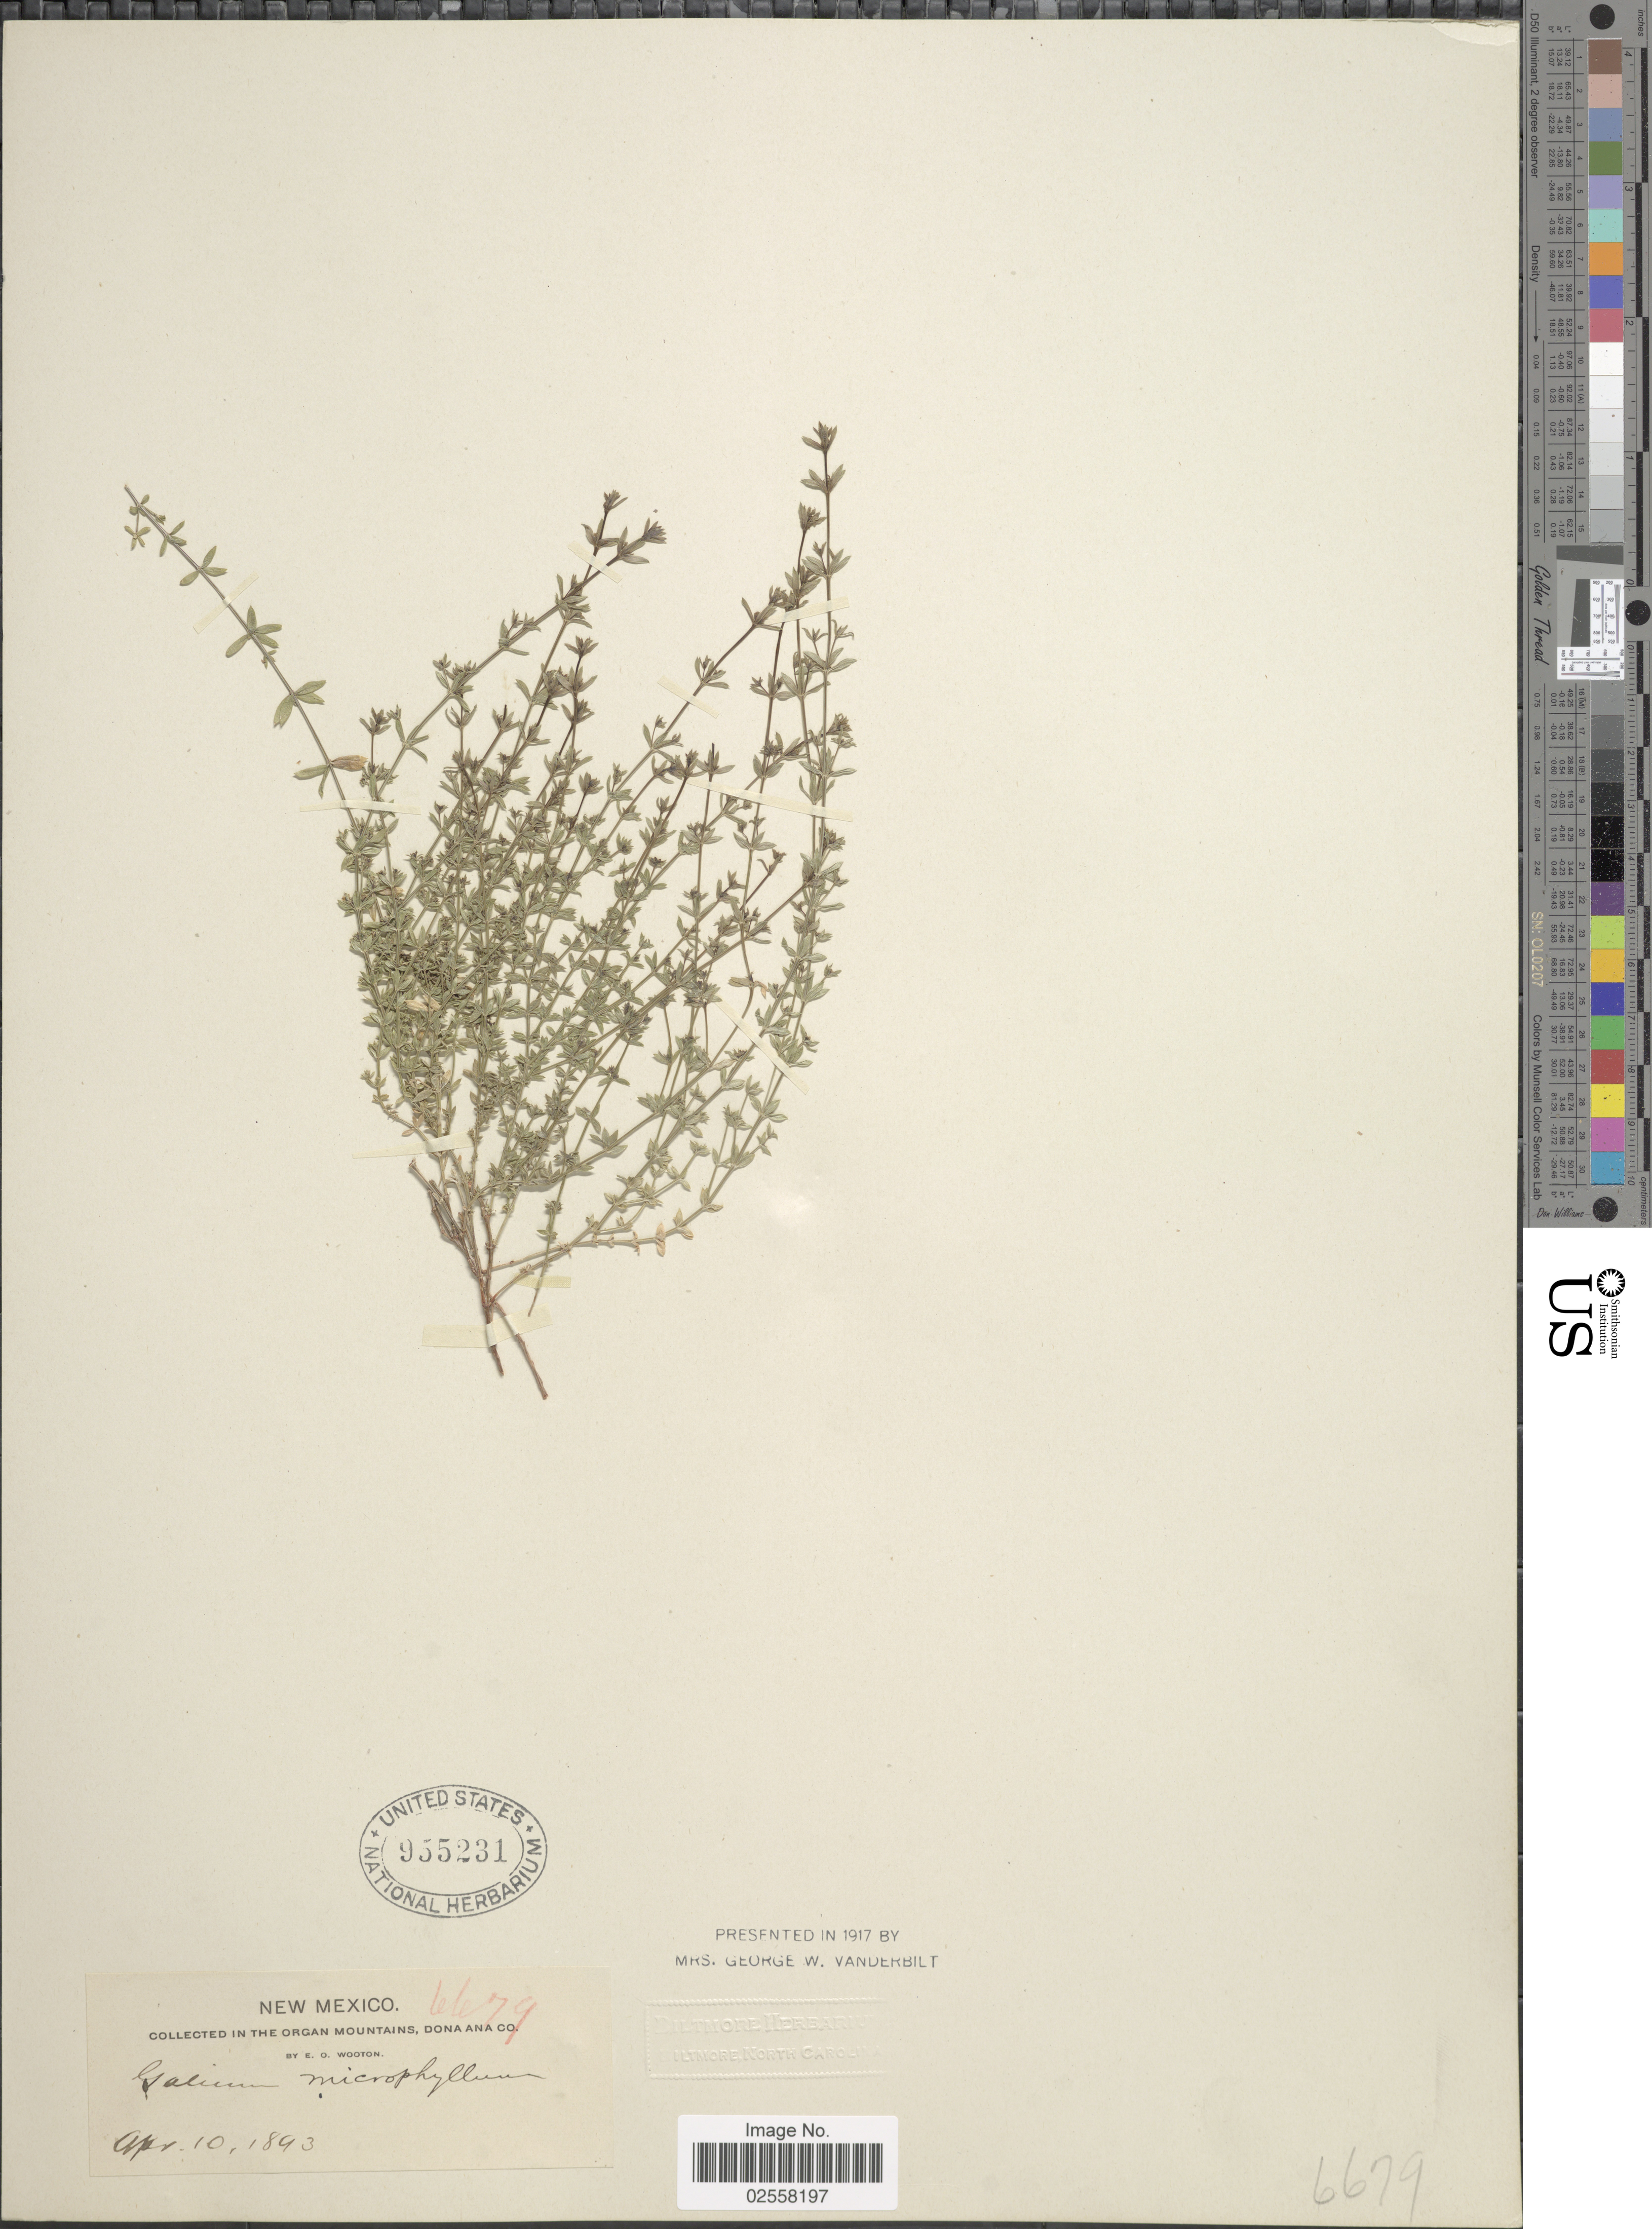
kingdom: Plantae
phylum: Tracheophyta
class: Magnoliopsida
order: Gentianales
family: Rubiaceae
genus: Galium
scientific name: Galium microphyllum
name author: A. Gray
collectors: E. O. Wooton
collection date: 1893-04-10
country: United States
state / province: New Mexico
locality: In the Organ Mountains, Dona Ana Co.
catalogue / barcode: US 955231